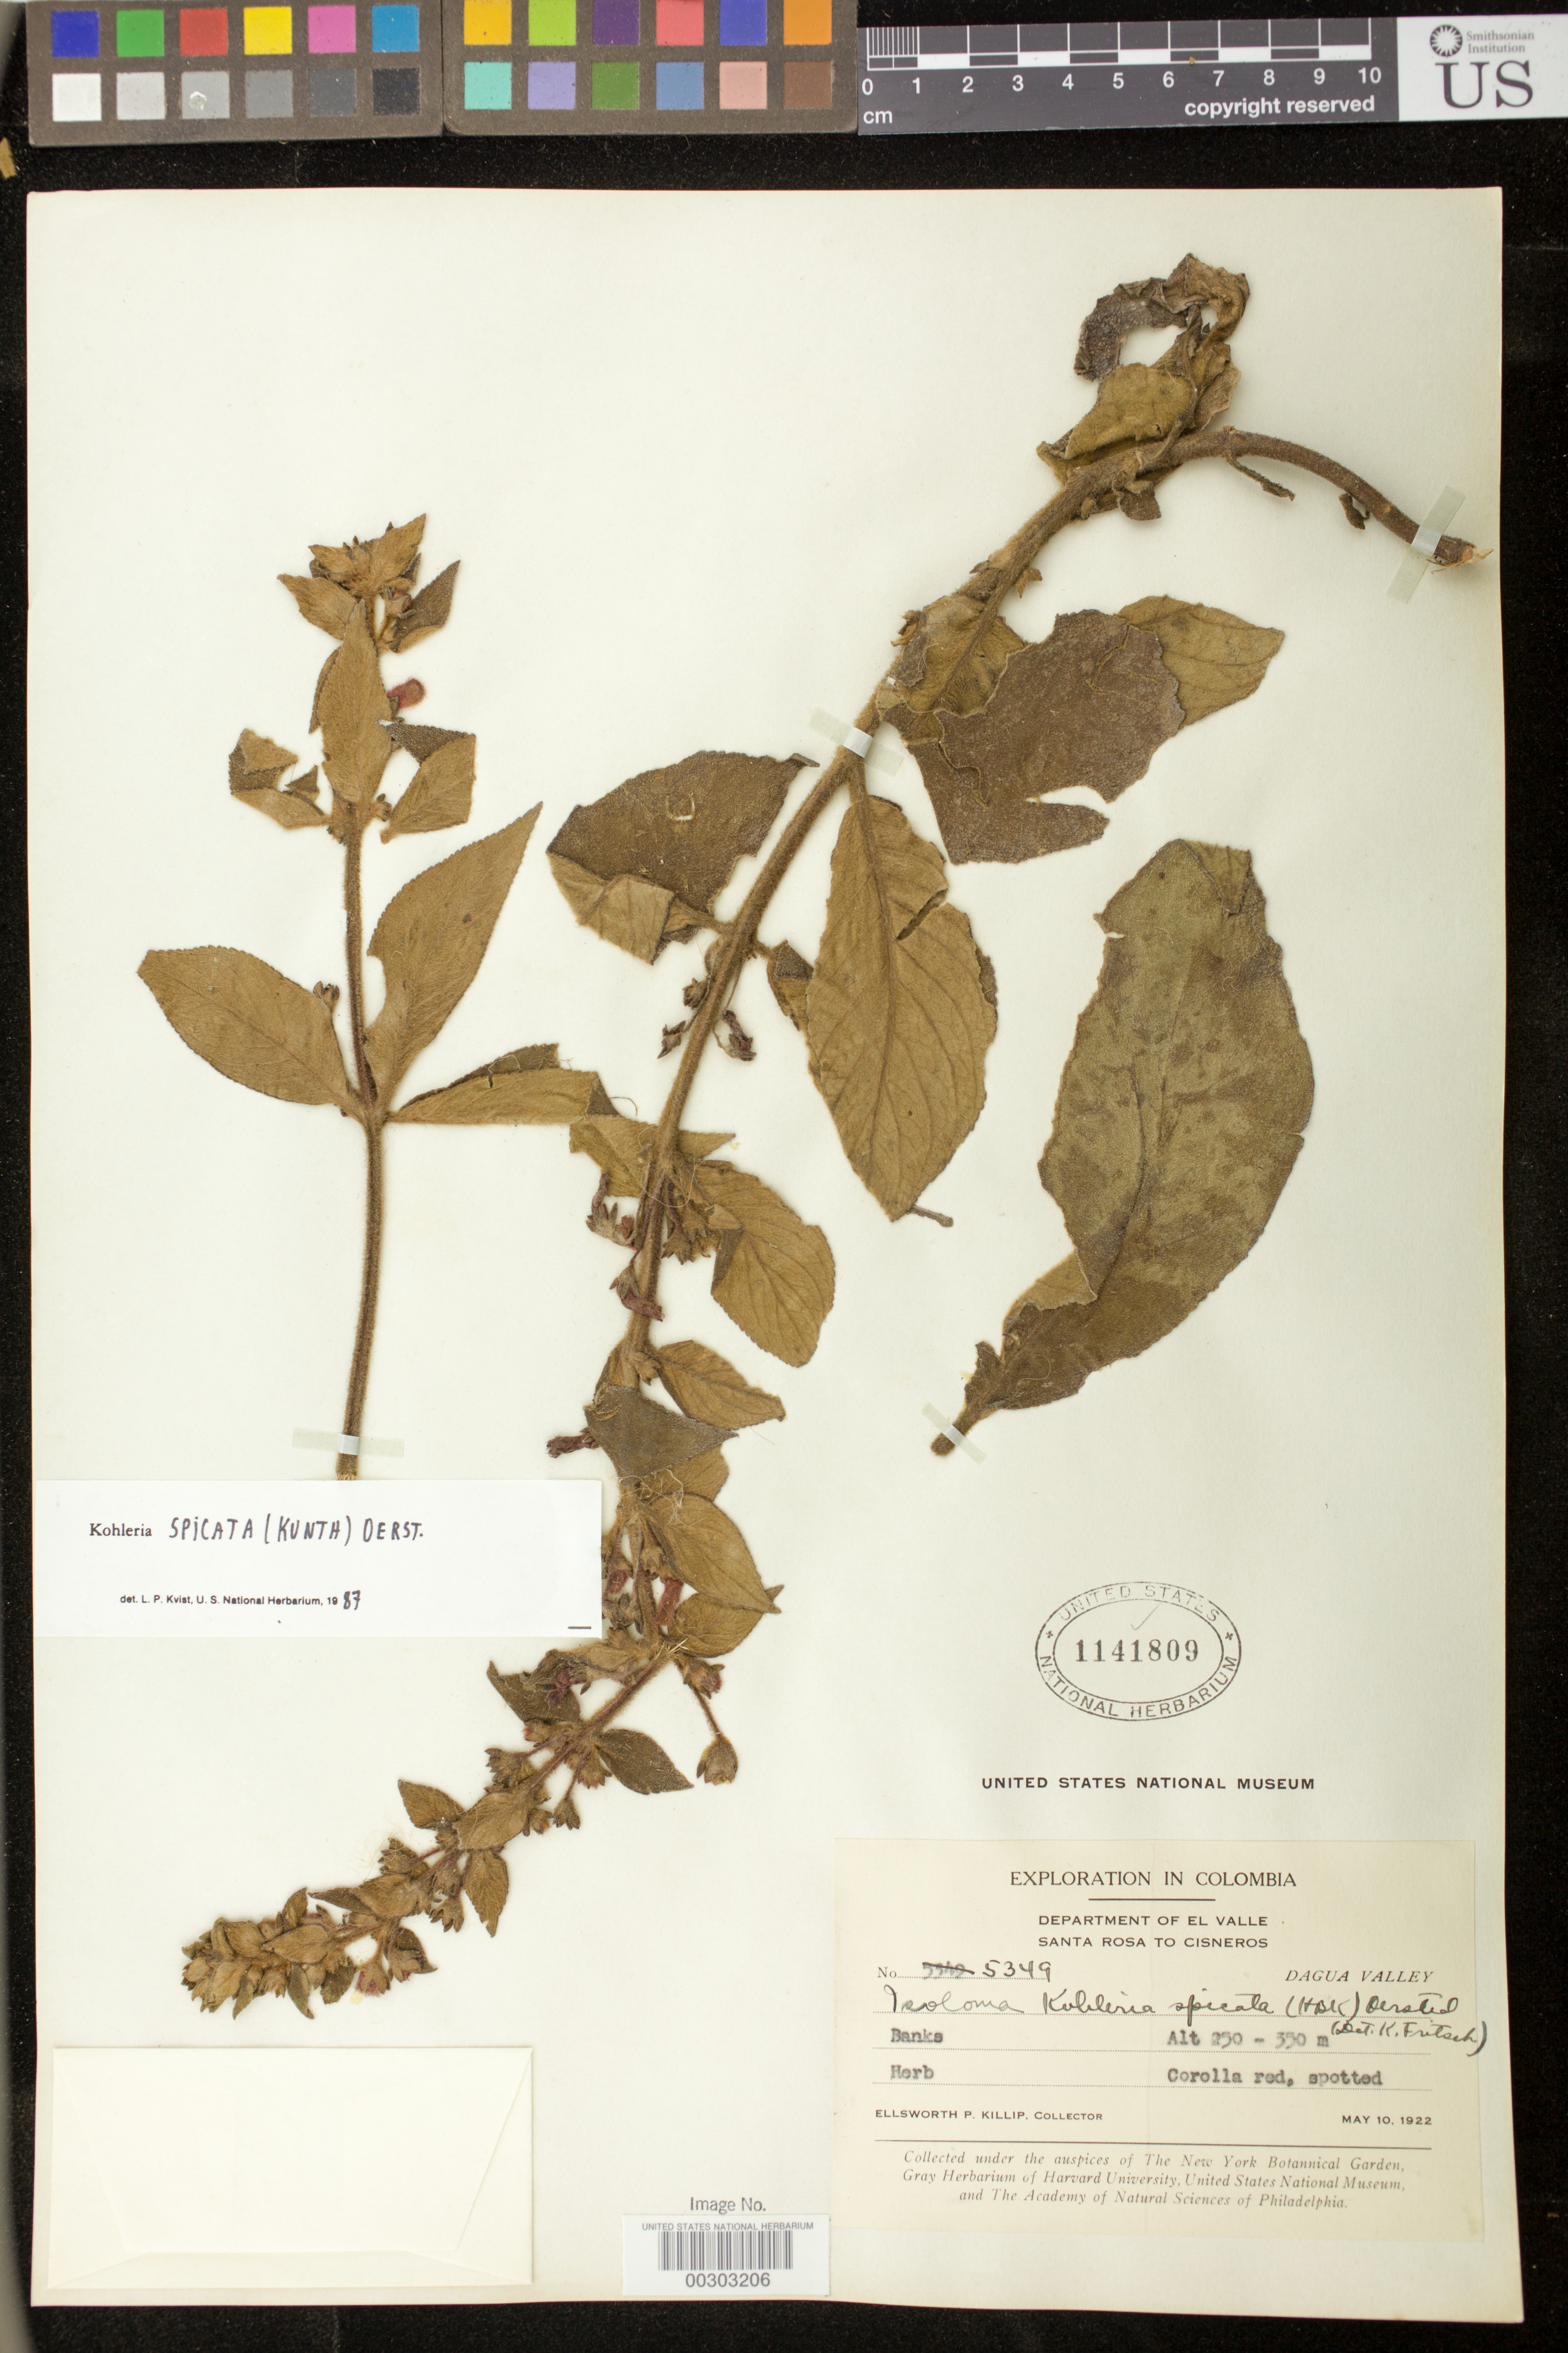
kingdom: Plantae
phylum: Tracheophyta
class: Magnoliopsida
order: Lamiales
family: Gesneriaceae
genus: Kohleria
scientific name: Kohleria spicata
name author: (Kunth) Oerst.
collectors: E. P. Killip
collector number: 5349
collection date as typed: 10 May 1922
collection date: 1922-05-10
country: Colombia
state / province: Valle del Cauca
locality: Santa Rosa to Cisneros, Dagua Valley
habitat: banks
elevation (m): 250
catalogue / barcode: US 1141809